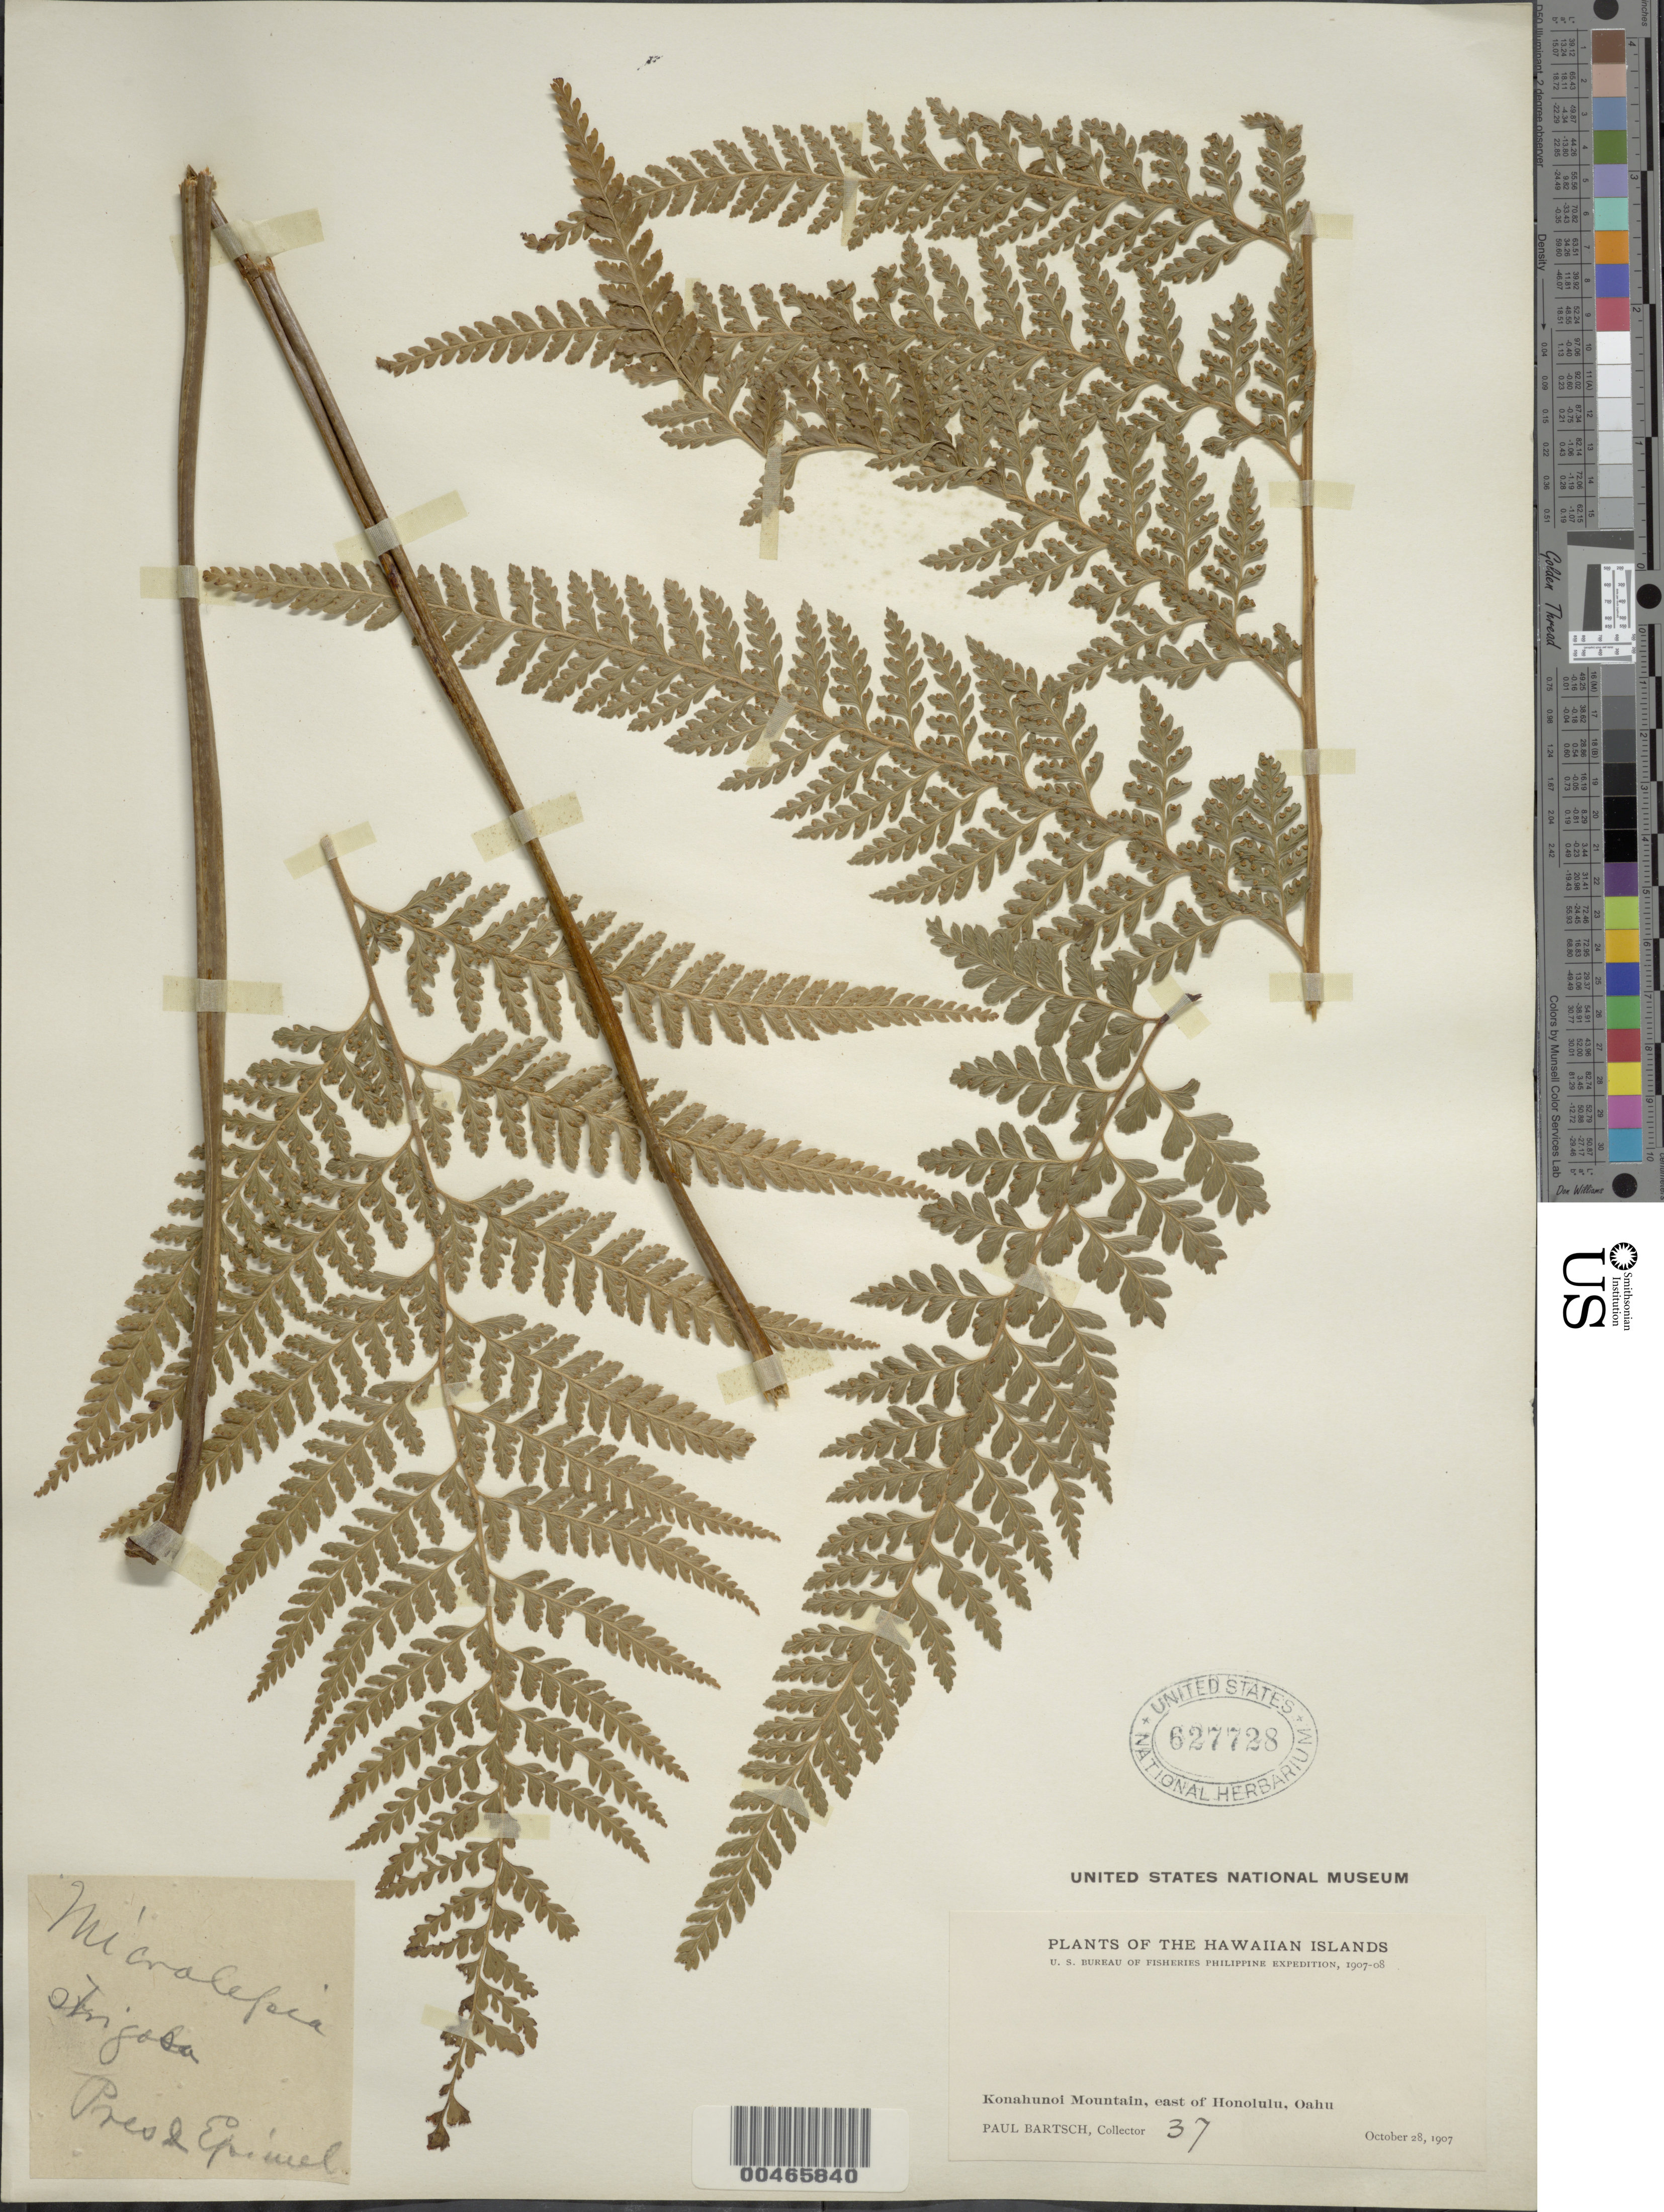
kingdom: Plantae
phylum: Tracheophyta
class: Polypodiopsida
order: Polypodiales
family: Dennstaedtiaceae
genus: Microlepia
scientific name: Microlepia strigosa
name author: (Thunb.) J. Presl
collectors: P. Bartsch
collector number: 37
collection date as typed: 28 Oct 1907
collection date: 1907-10-28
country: United States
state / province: Hawaii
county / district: Honolulu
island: Oahu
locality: Konahunoi Mt., E of Honolulu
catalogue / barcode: US 627728